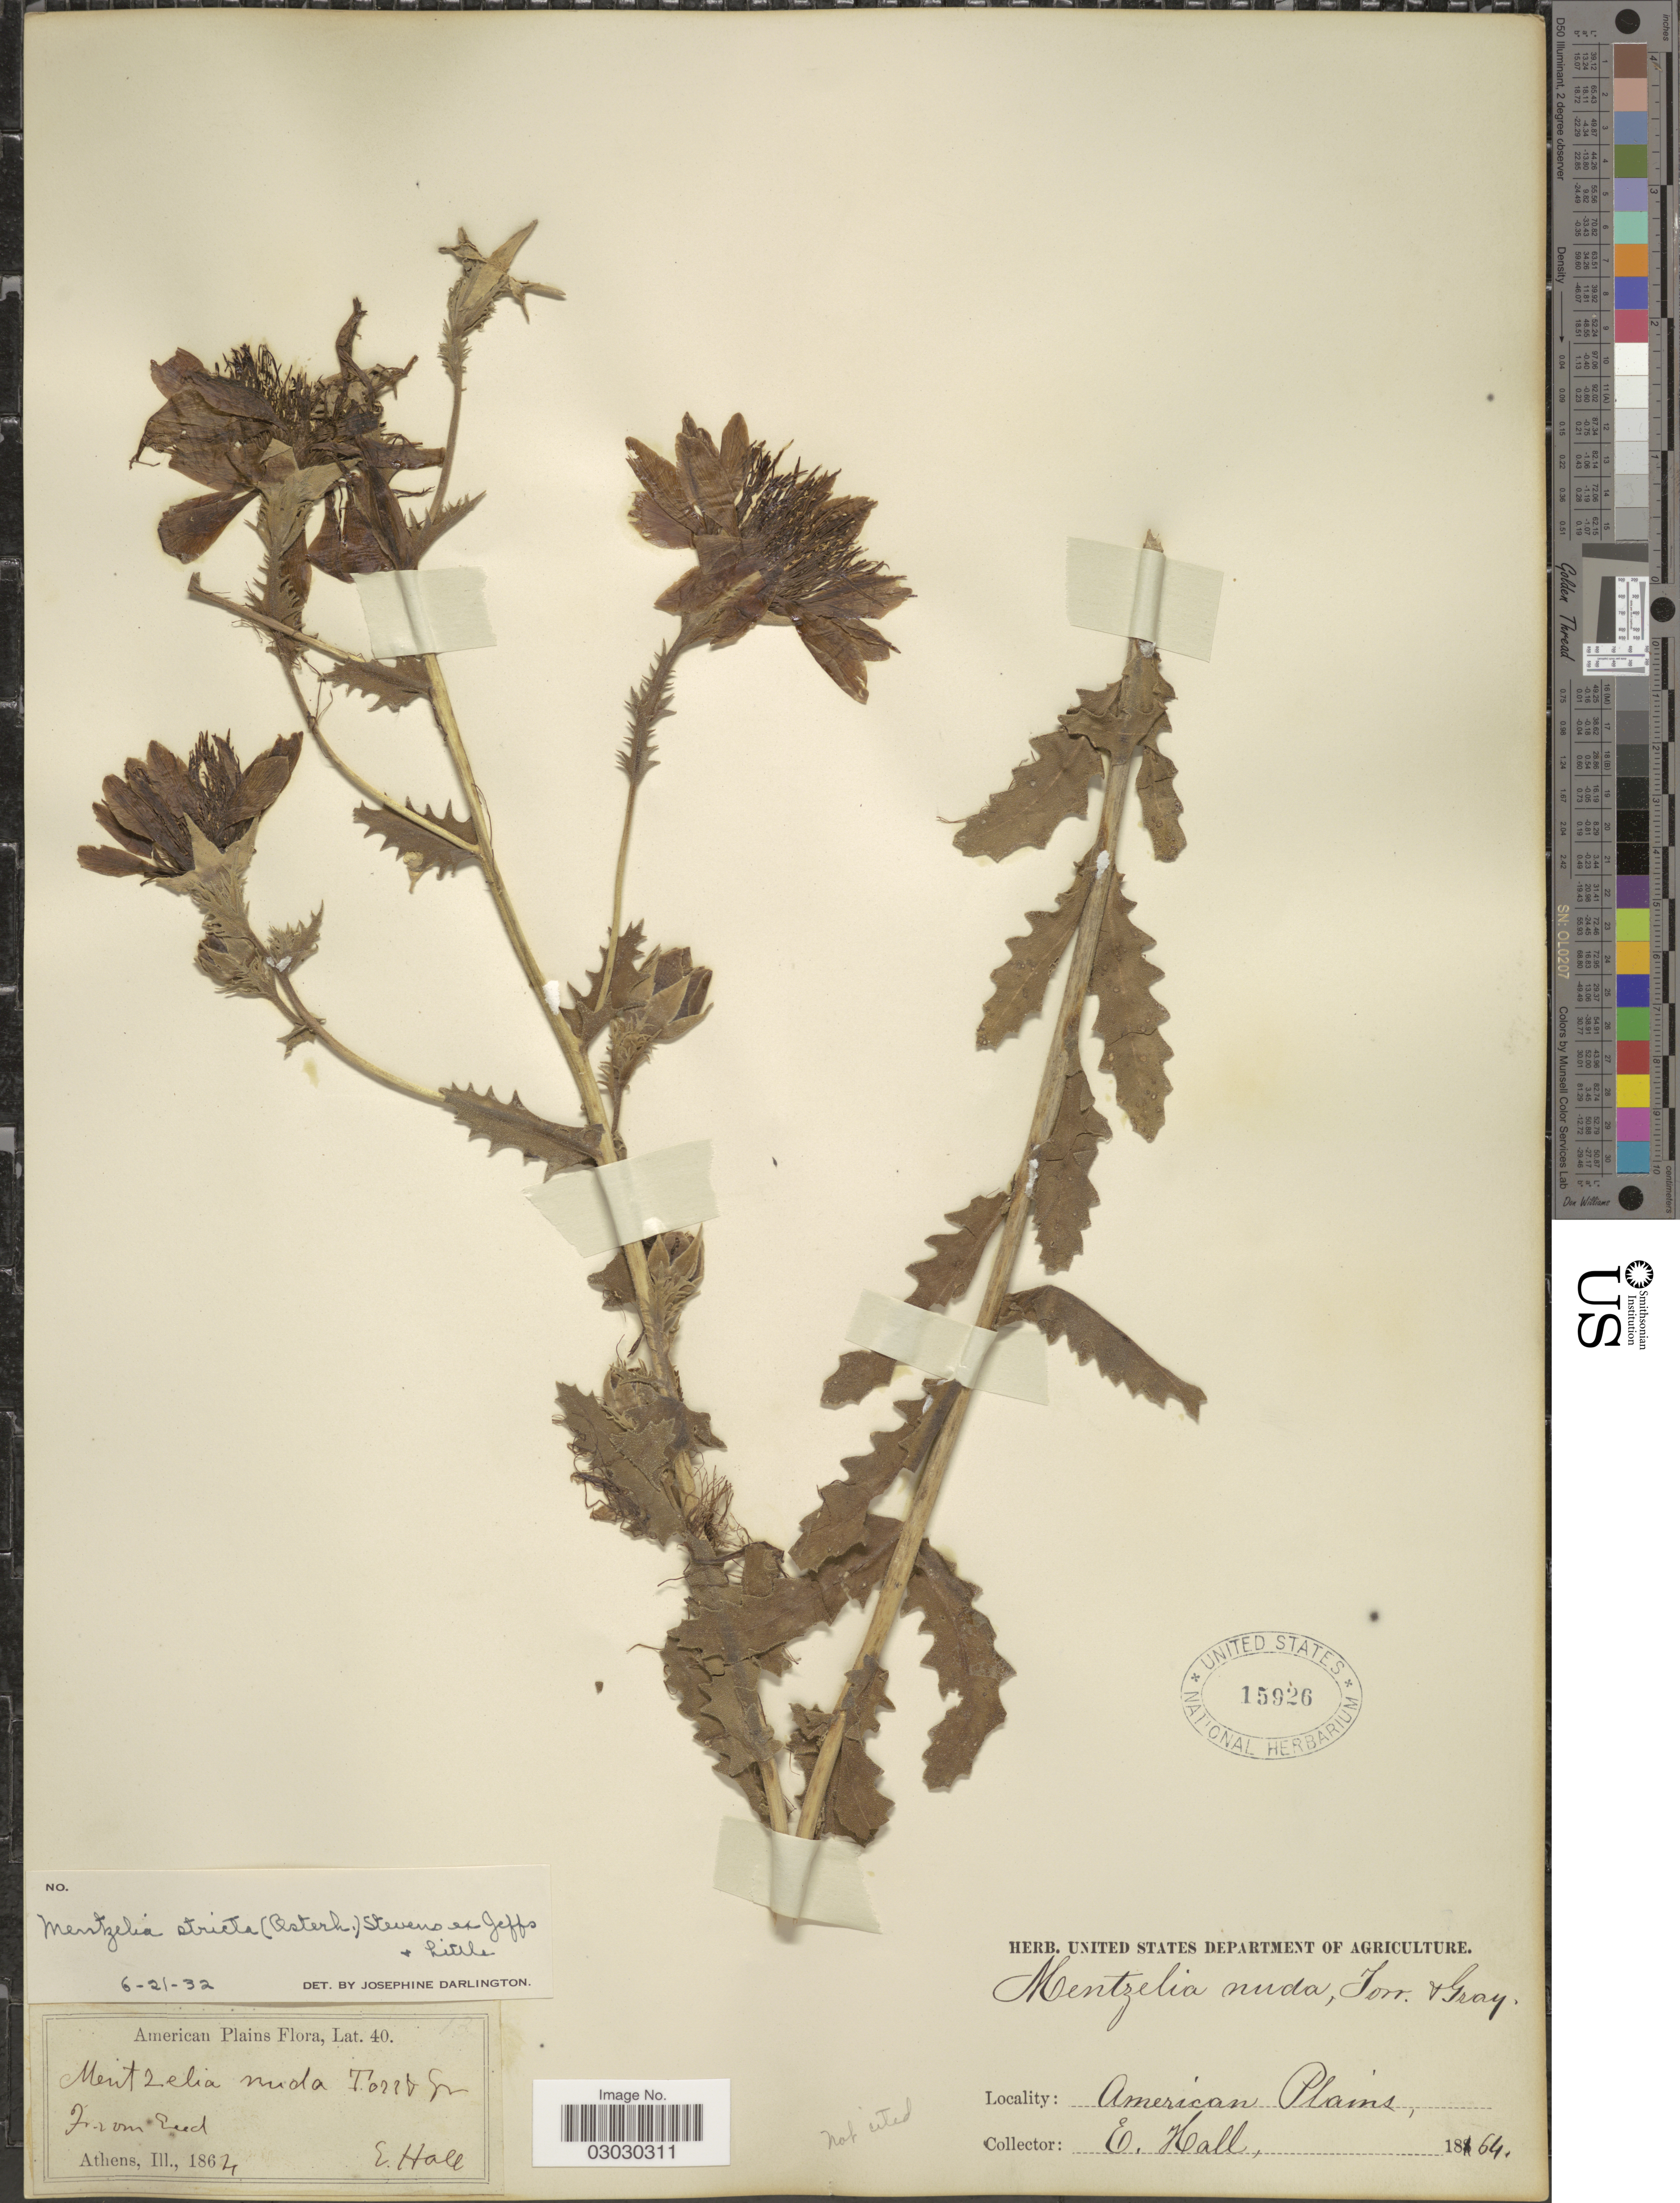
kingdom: Plantae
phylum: Tracheophyta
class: Magnoliopsida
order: Cornales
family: Loasaceae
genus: Mentzelia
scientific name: Mentzelia stricta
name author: (Osterh.) Stevens ex Jeffs & Little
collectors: E. Hall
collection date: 1864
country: United States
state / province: Illinois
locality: American Plains, Athens.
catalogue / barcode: US 15926